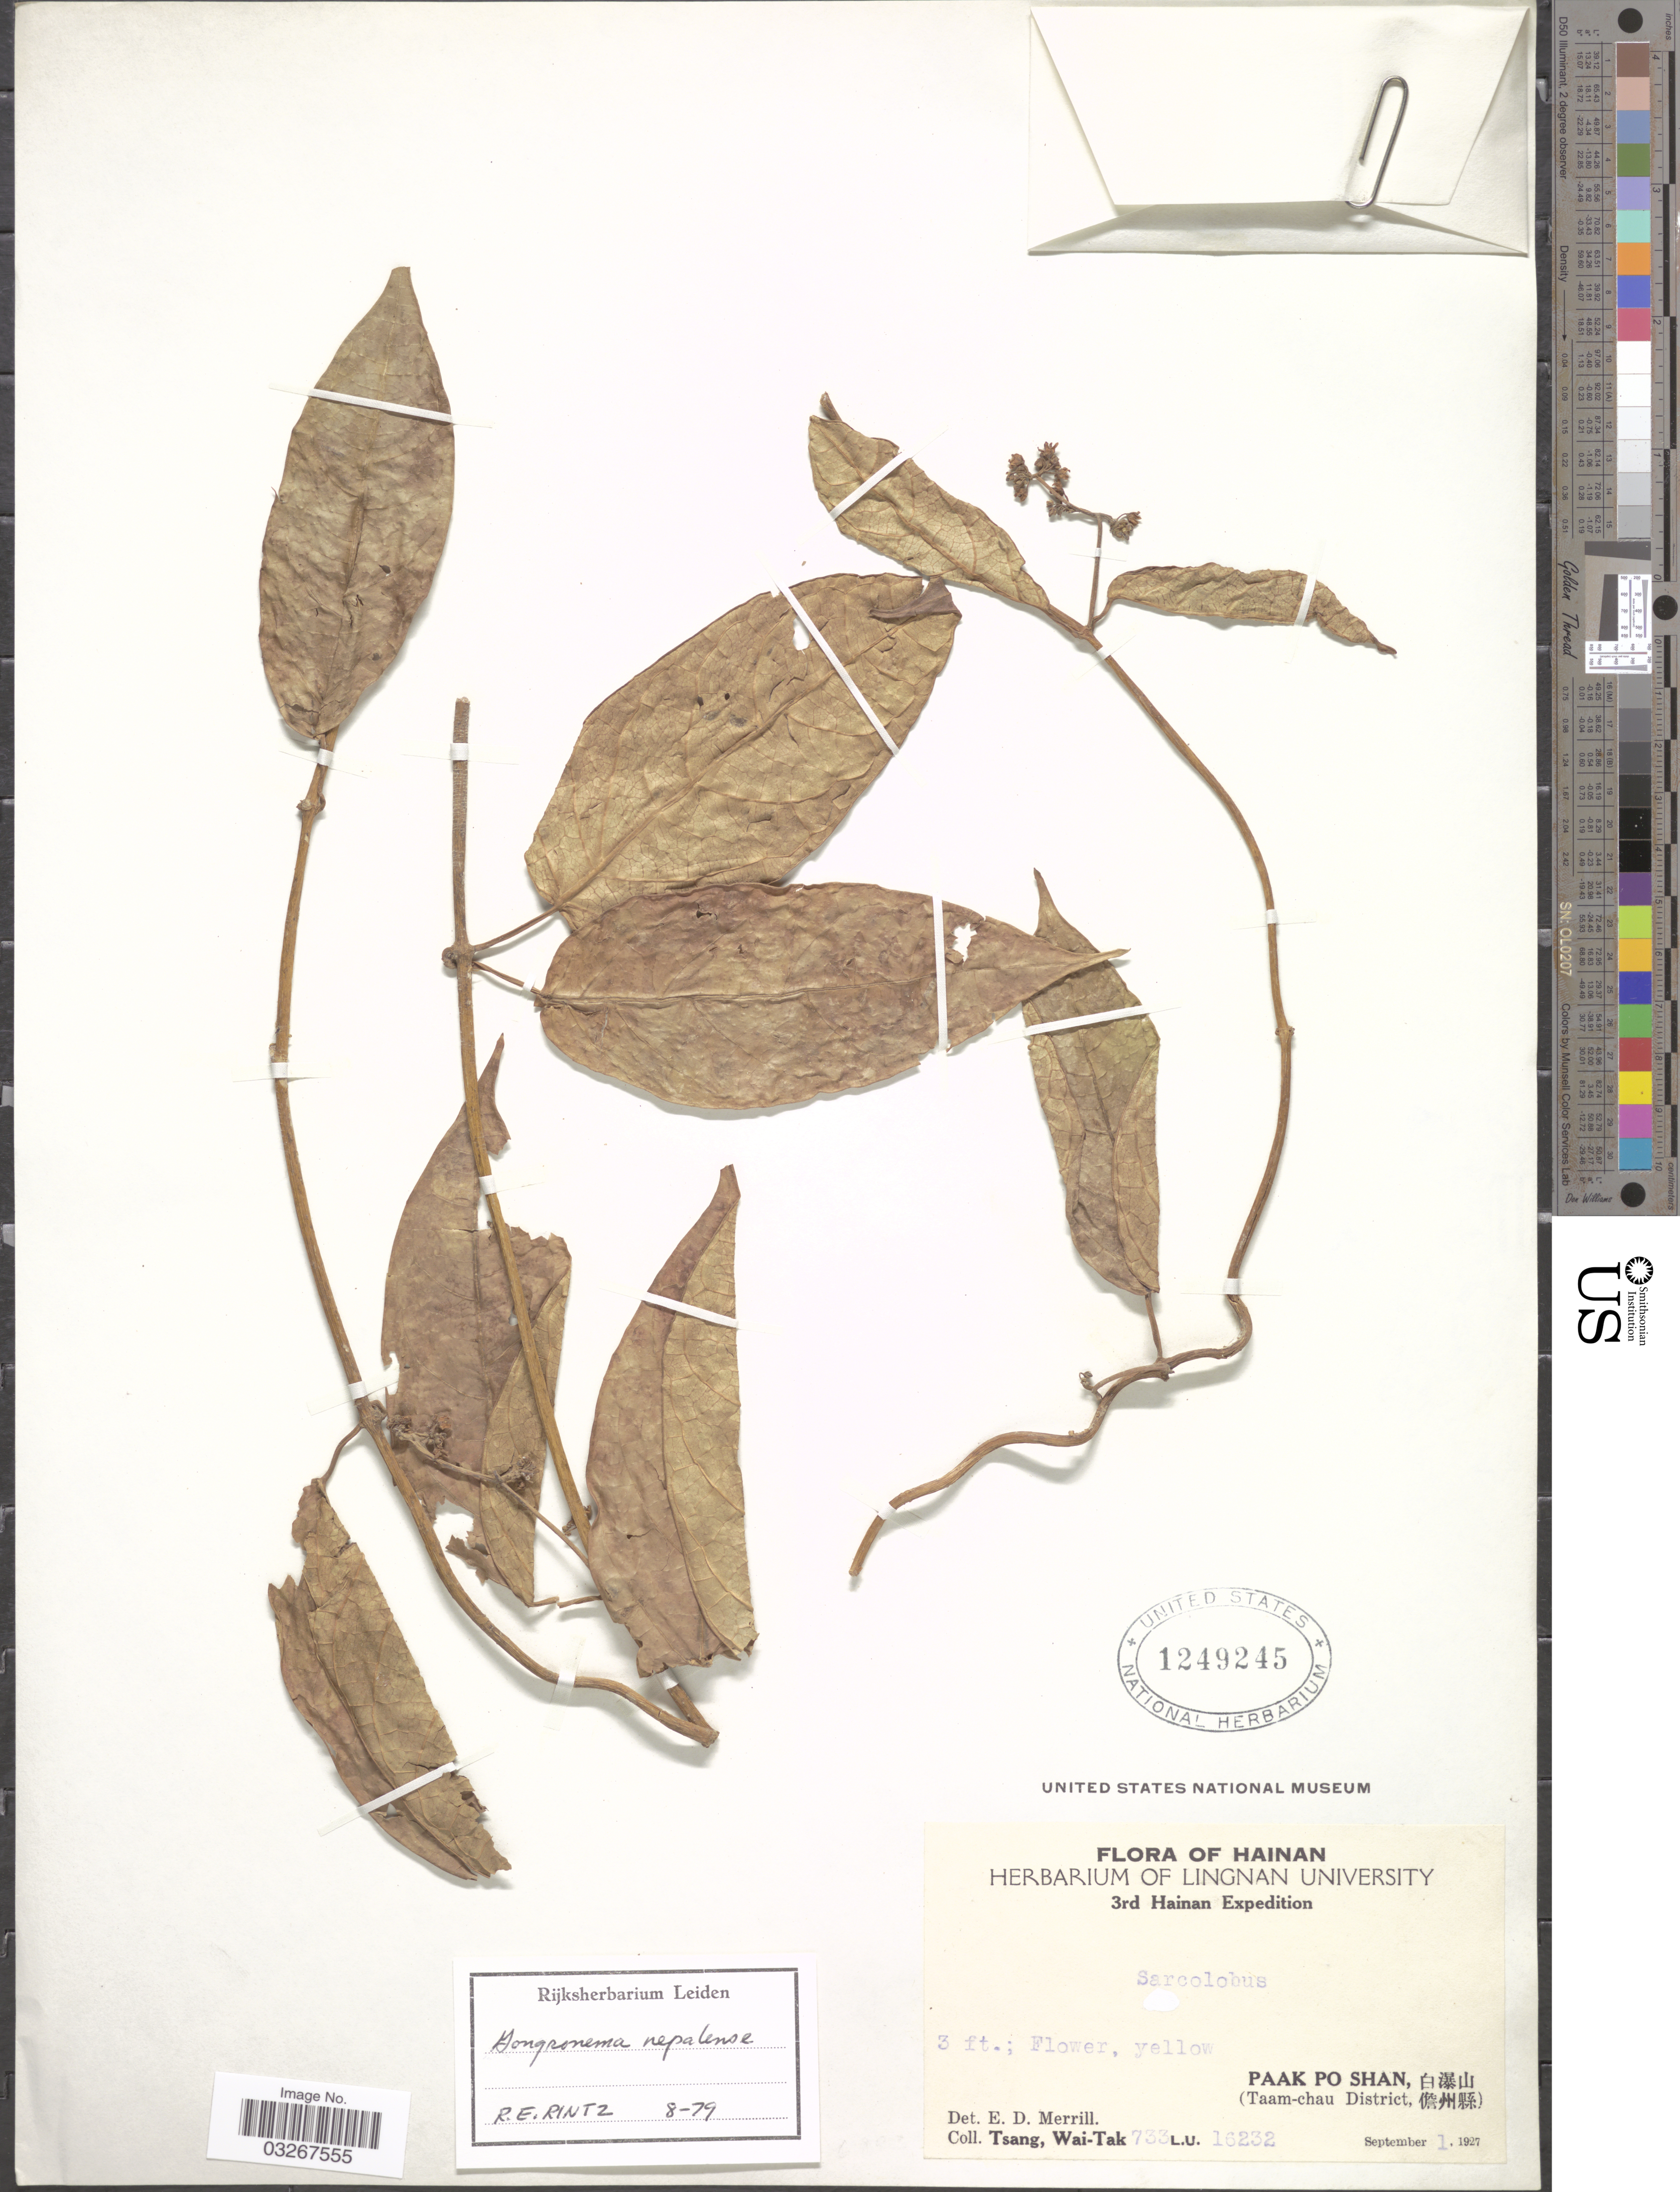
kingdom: Plantae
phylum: Tracheophyta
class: Magnoliopsida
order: Gentianales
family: Apocynaceae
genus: Gongronema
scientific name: Gongronema napalense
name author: (Wall.) Decne.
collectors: W. T. Tsang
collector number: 733L.U.16232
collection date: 1927-09-01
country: China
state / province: Hainan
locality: Taam-chau District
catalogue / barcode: US 1249245